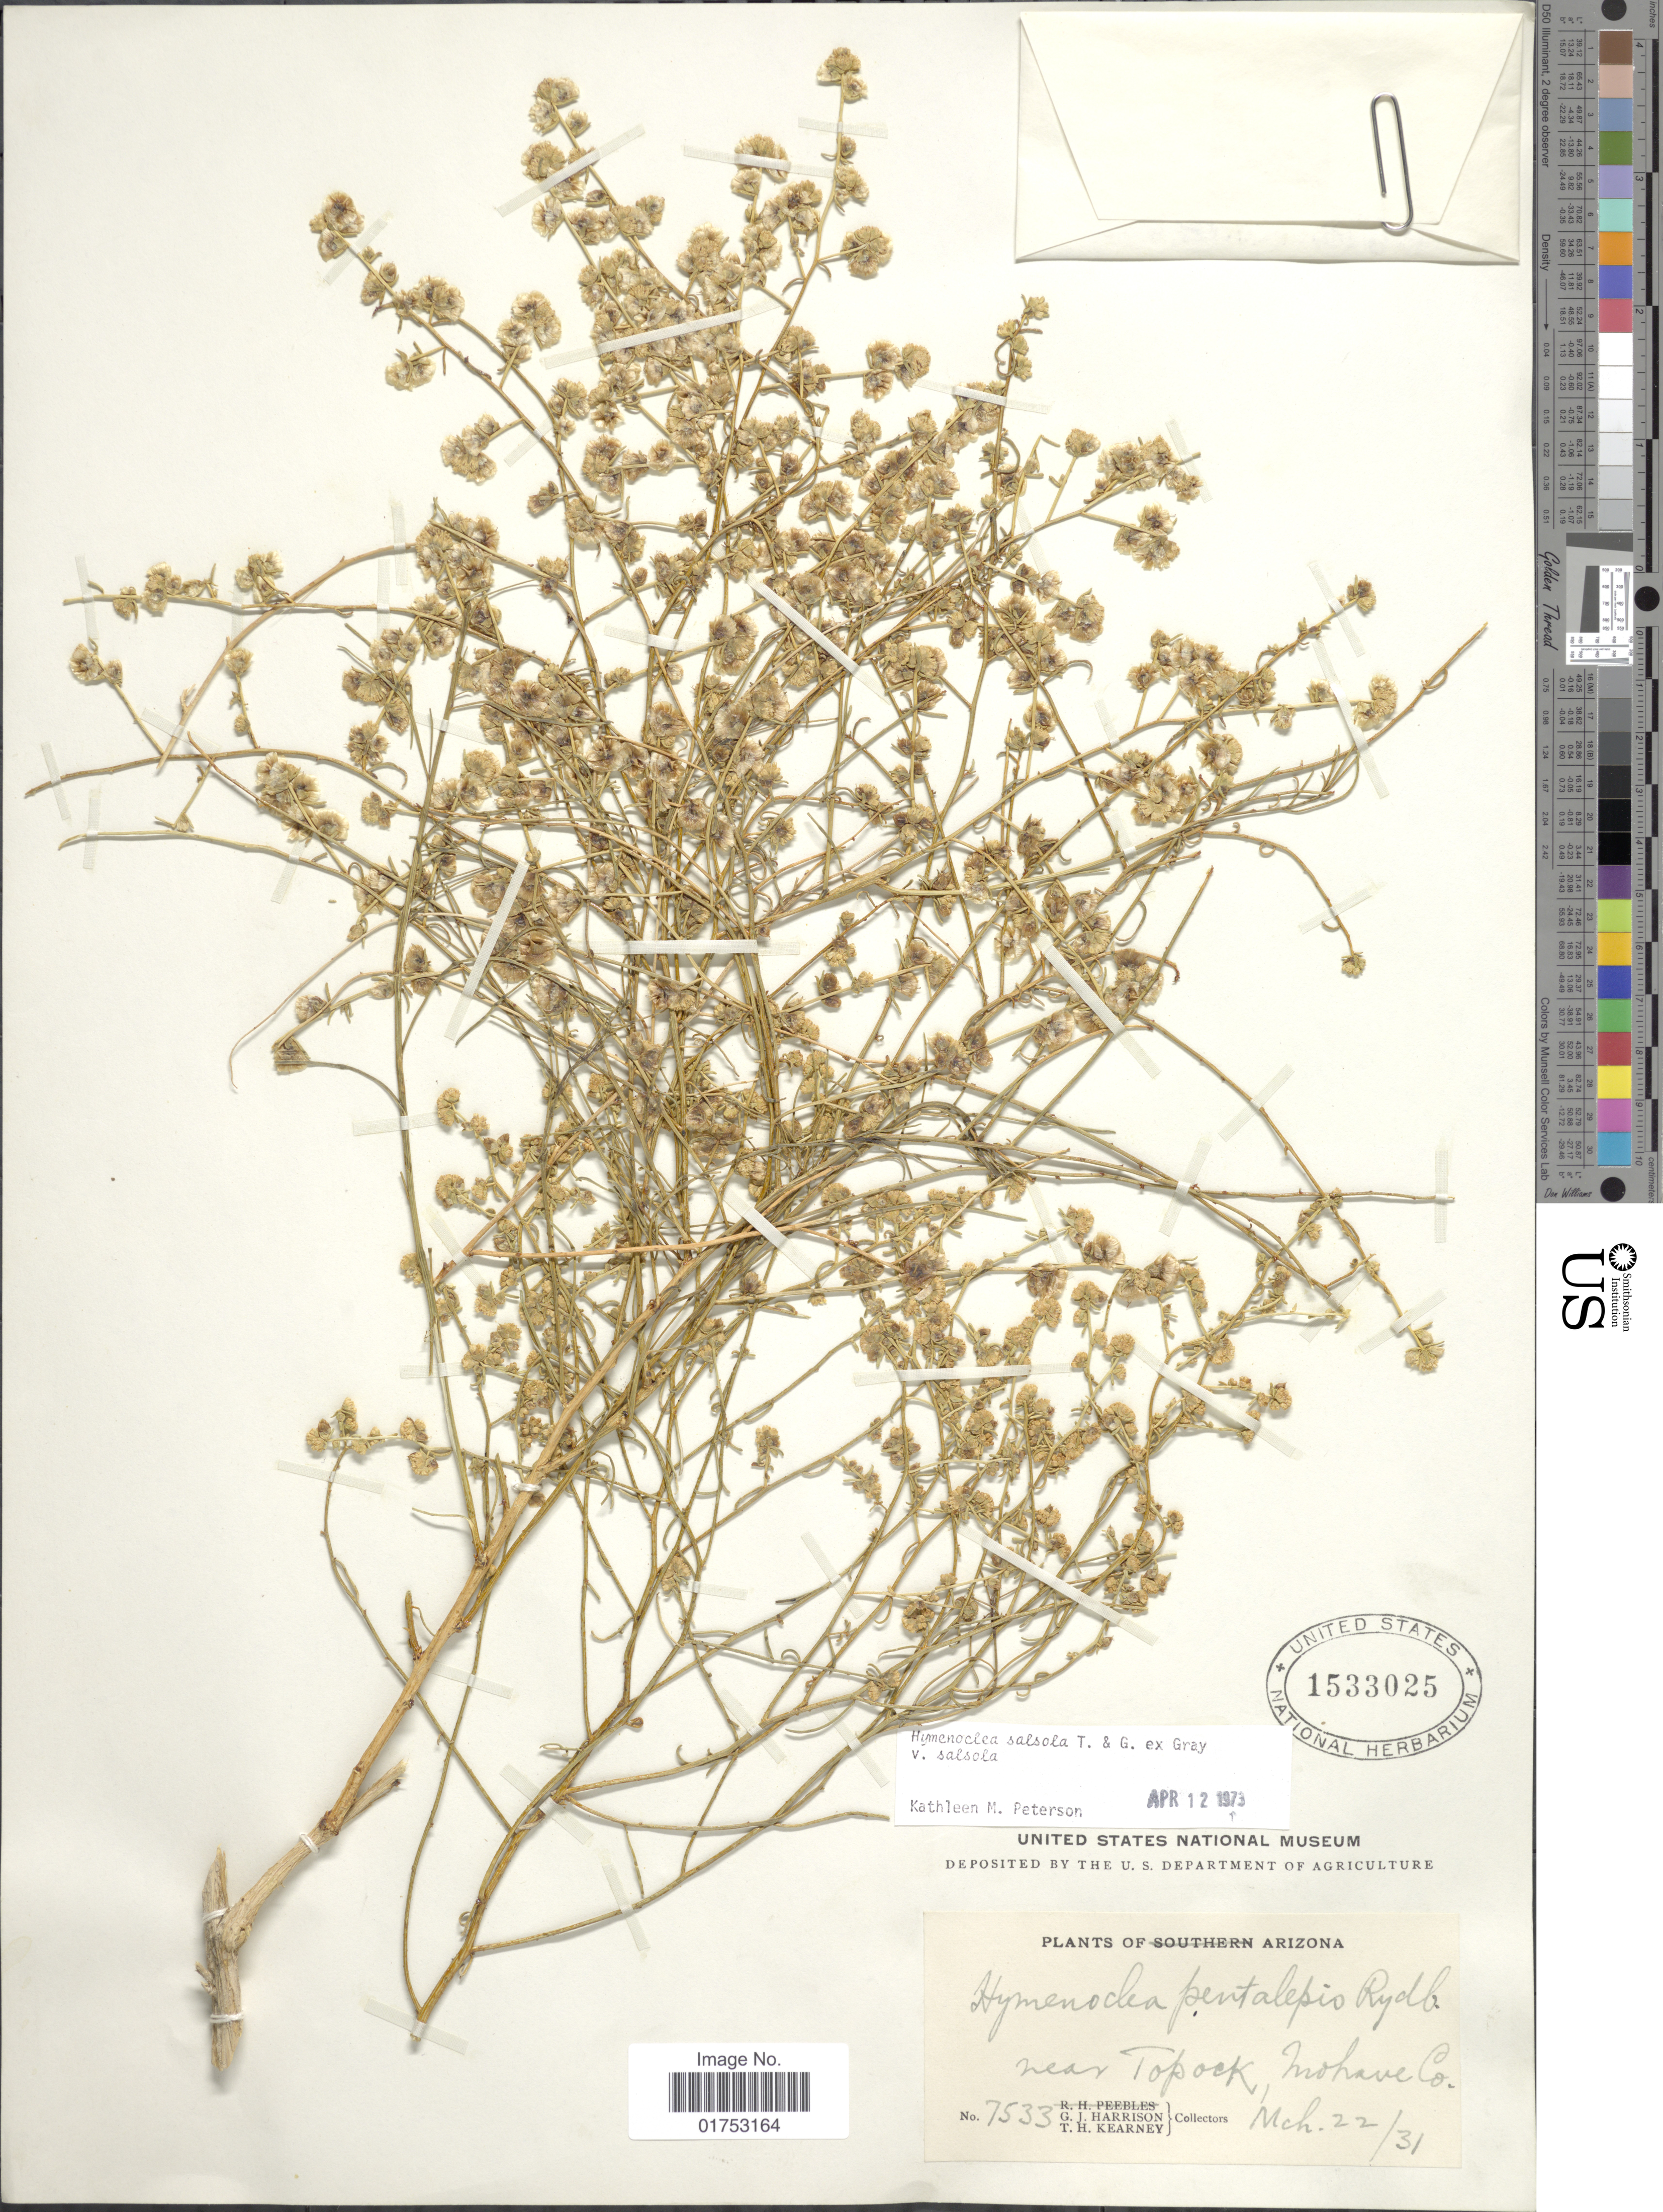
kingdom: Plantae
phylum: Tracheophyta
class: Magnoliopsida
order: Asterales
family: Asteraceae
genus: Hymenoclea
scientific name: Hymenoclea salsola var. salsola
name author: Torr. & A. Gray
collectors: G. J. Harrison & T. H. Kearney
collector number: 7533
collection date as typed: Transcribed d/m/y: 22/3/31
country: United States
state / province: Arizona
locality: Near Topock, Mohace Co.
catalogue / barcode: US 1533025